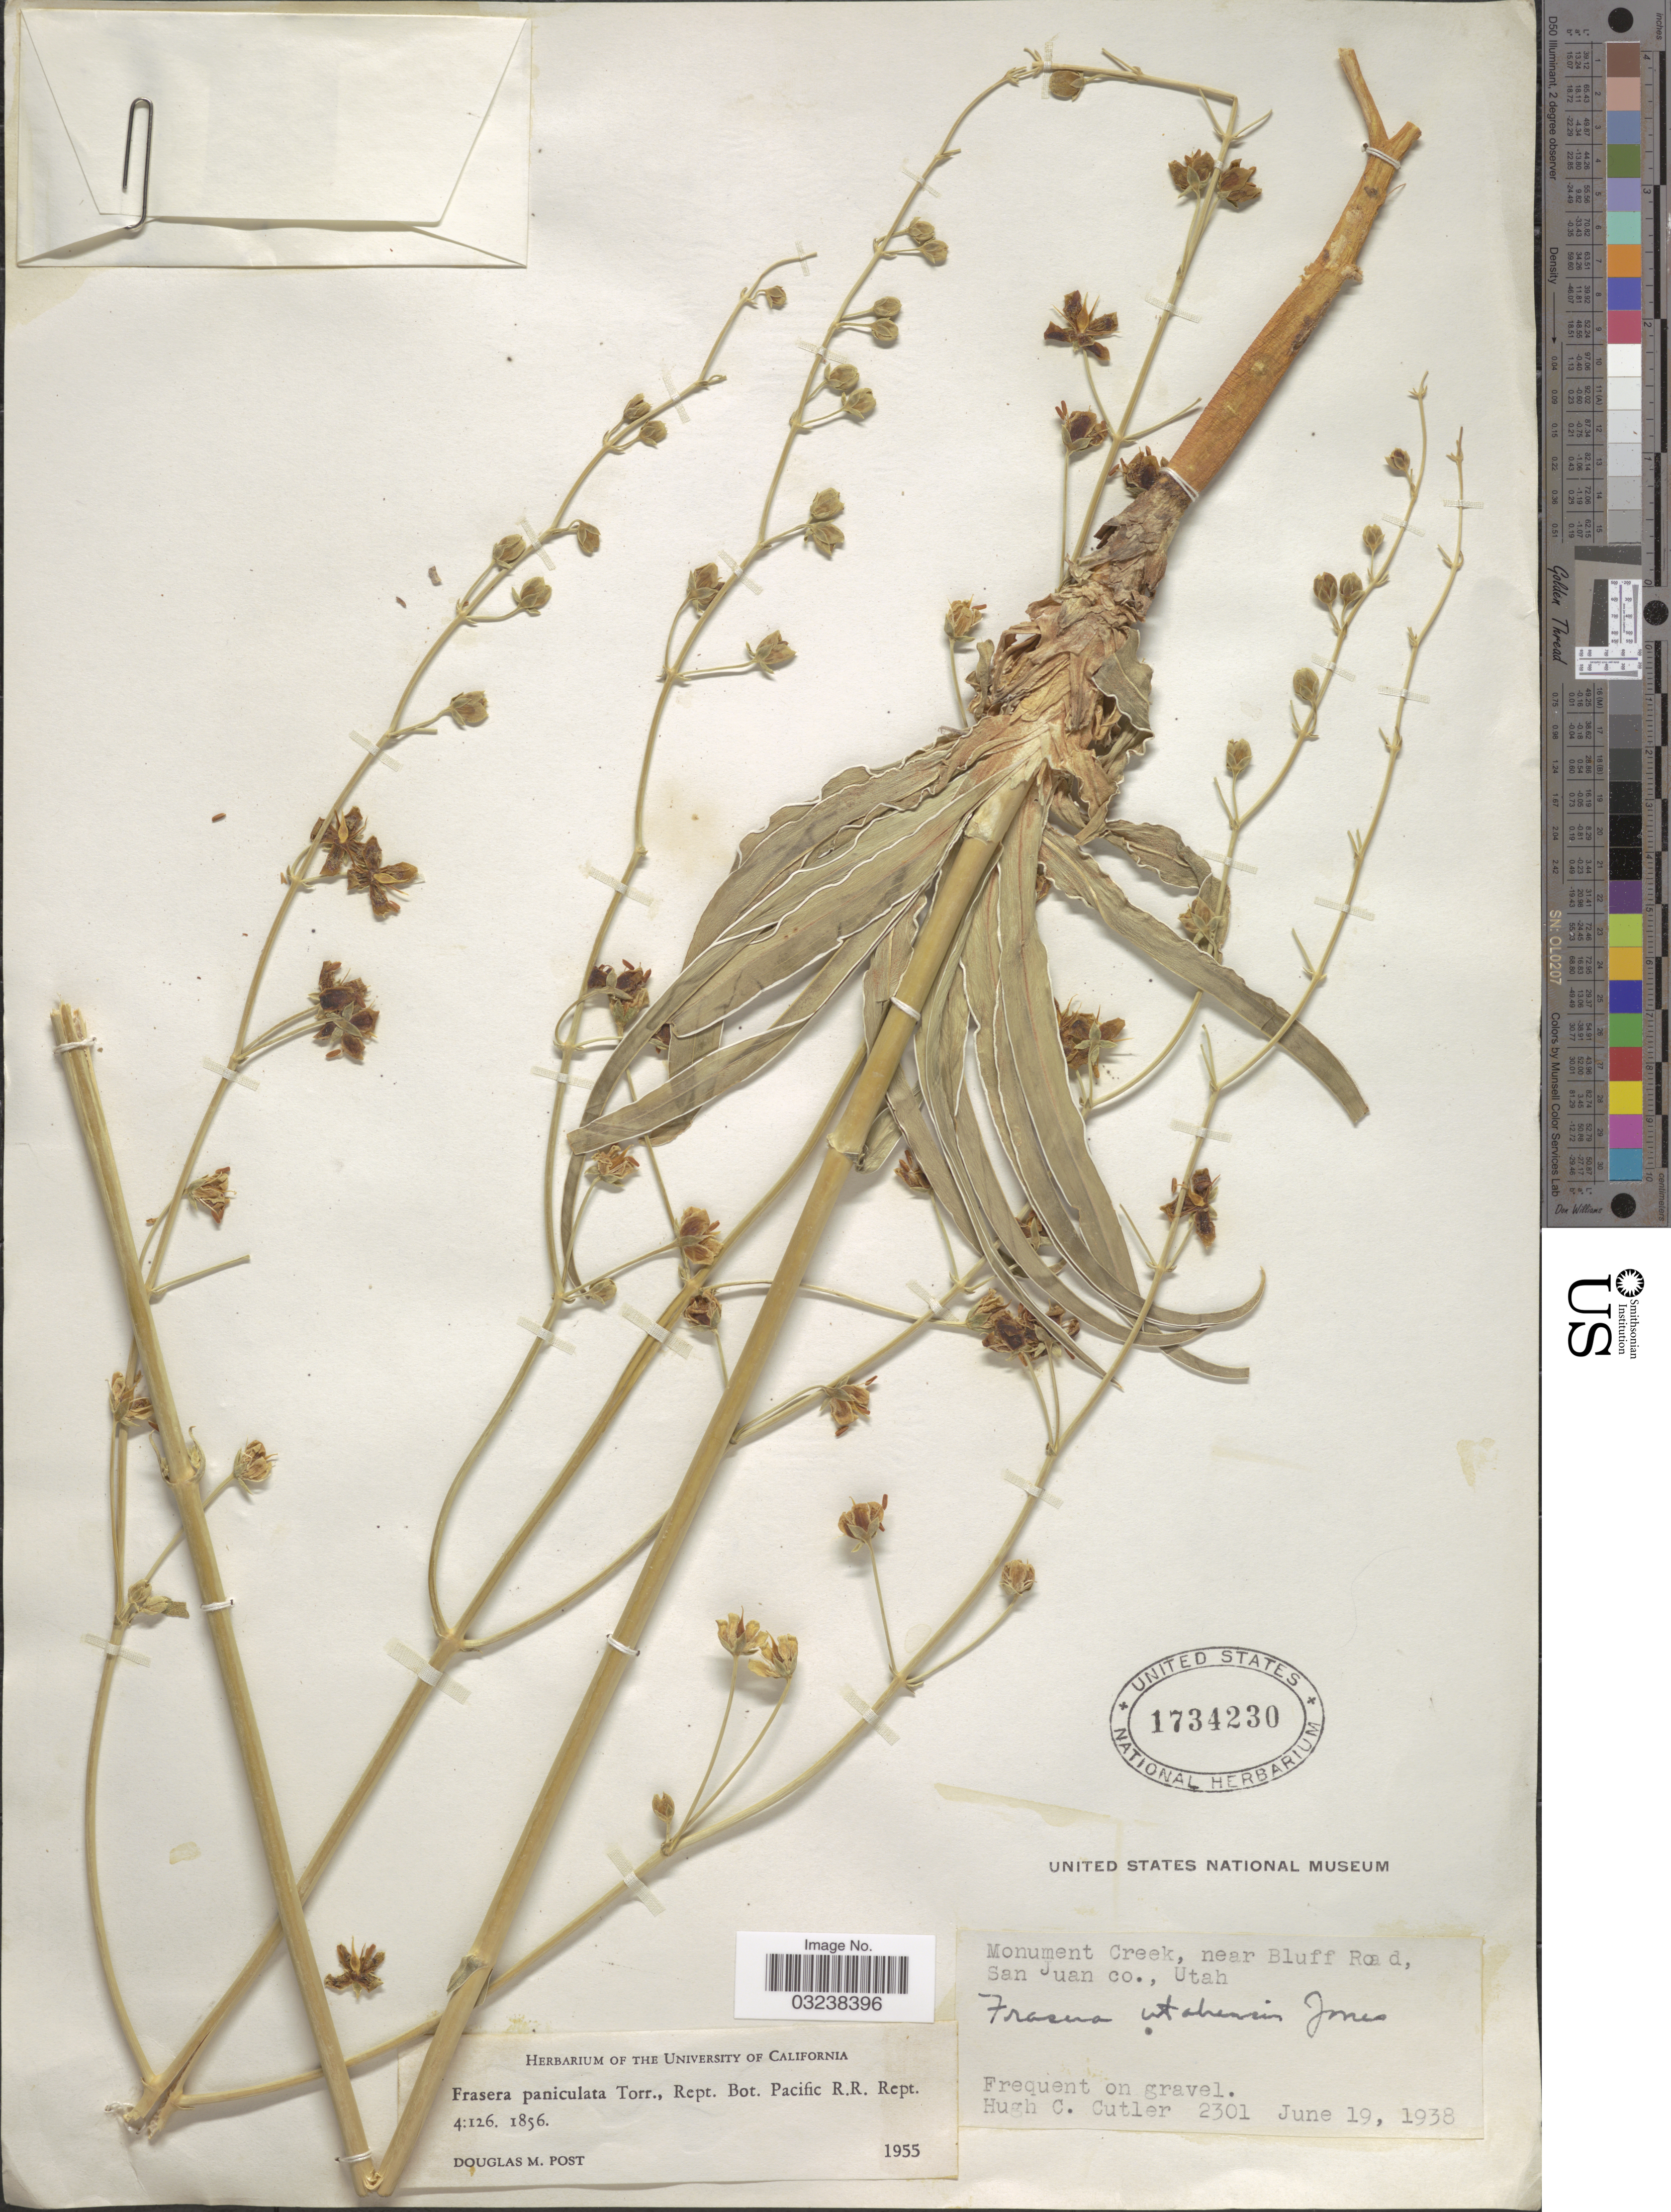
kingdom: Plantae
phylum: Tracheophyta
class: Magnoliopsida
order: Gentianales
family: Gentianaceae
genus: Swertia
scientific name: Swertia paniculata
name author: Wall.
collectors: H. C. Cutler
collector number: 2301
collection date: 1938-06-19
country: United States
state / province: Utah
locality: Monument Creek, near Bluff Road, San Juan co.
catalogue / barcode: US 1734230